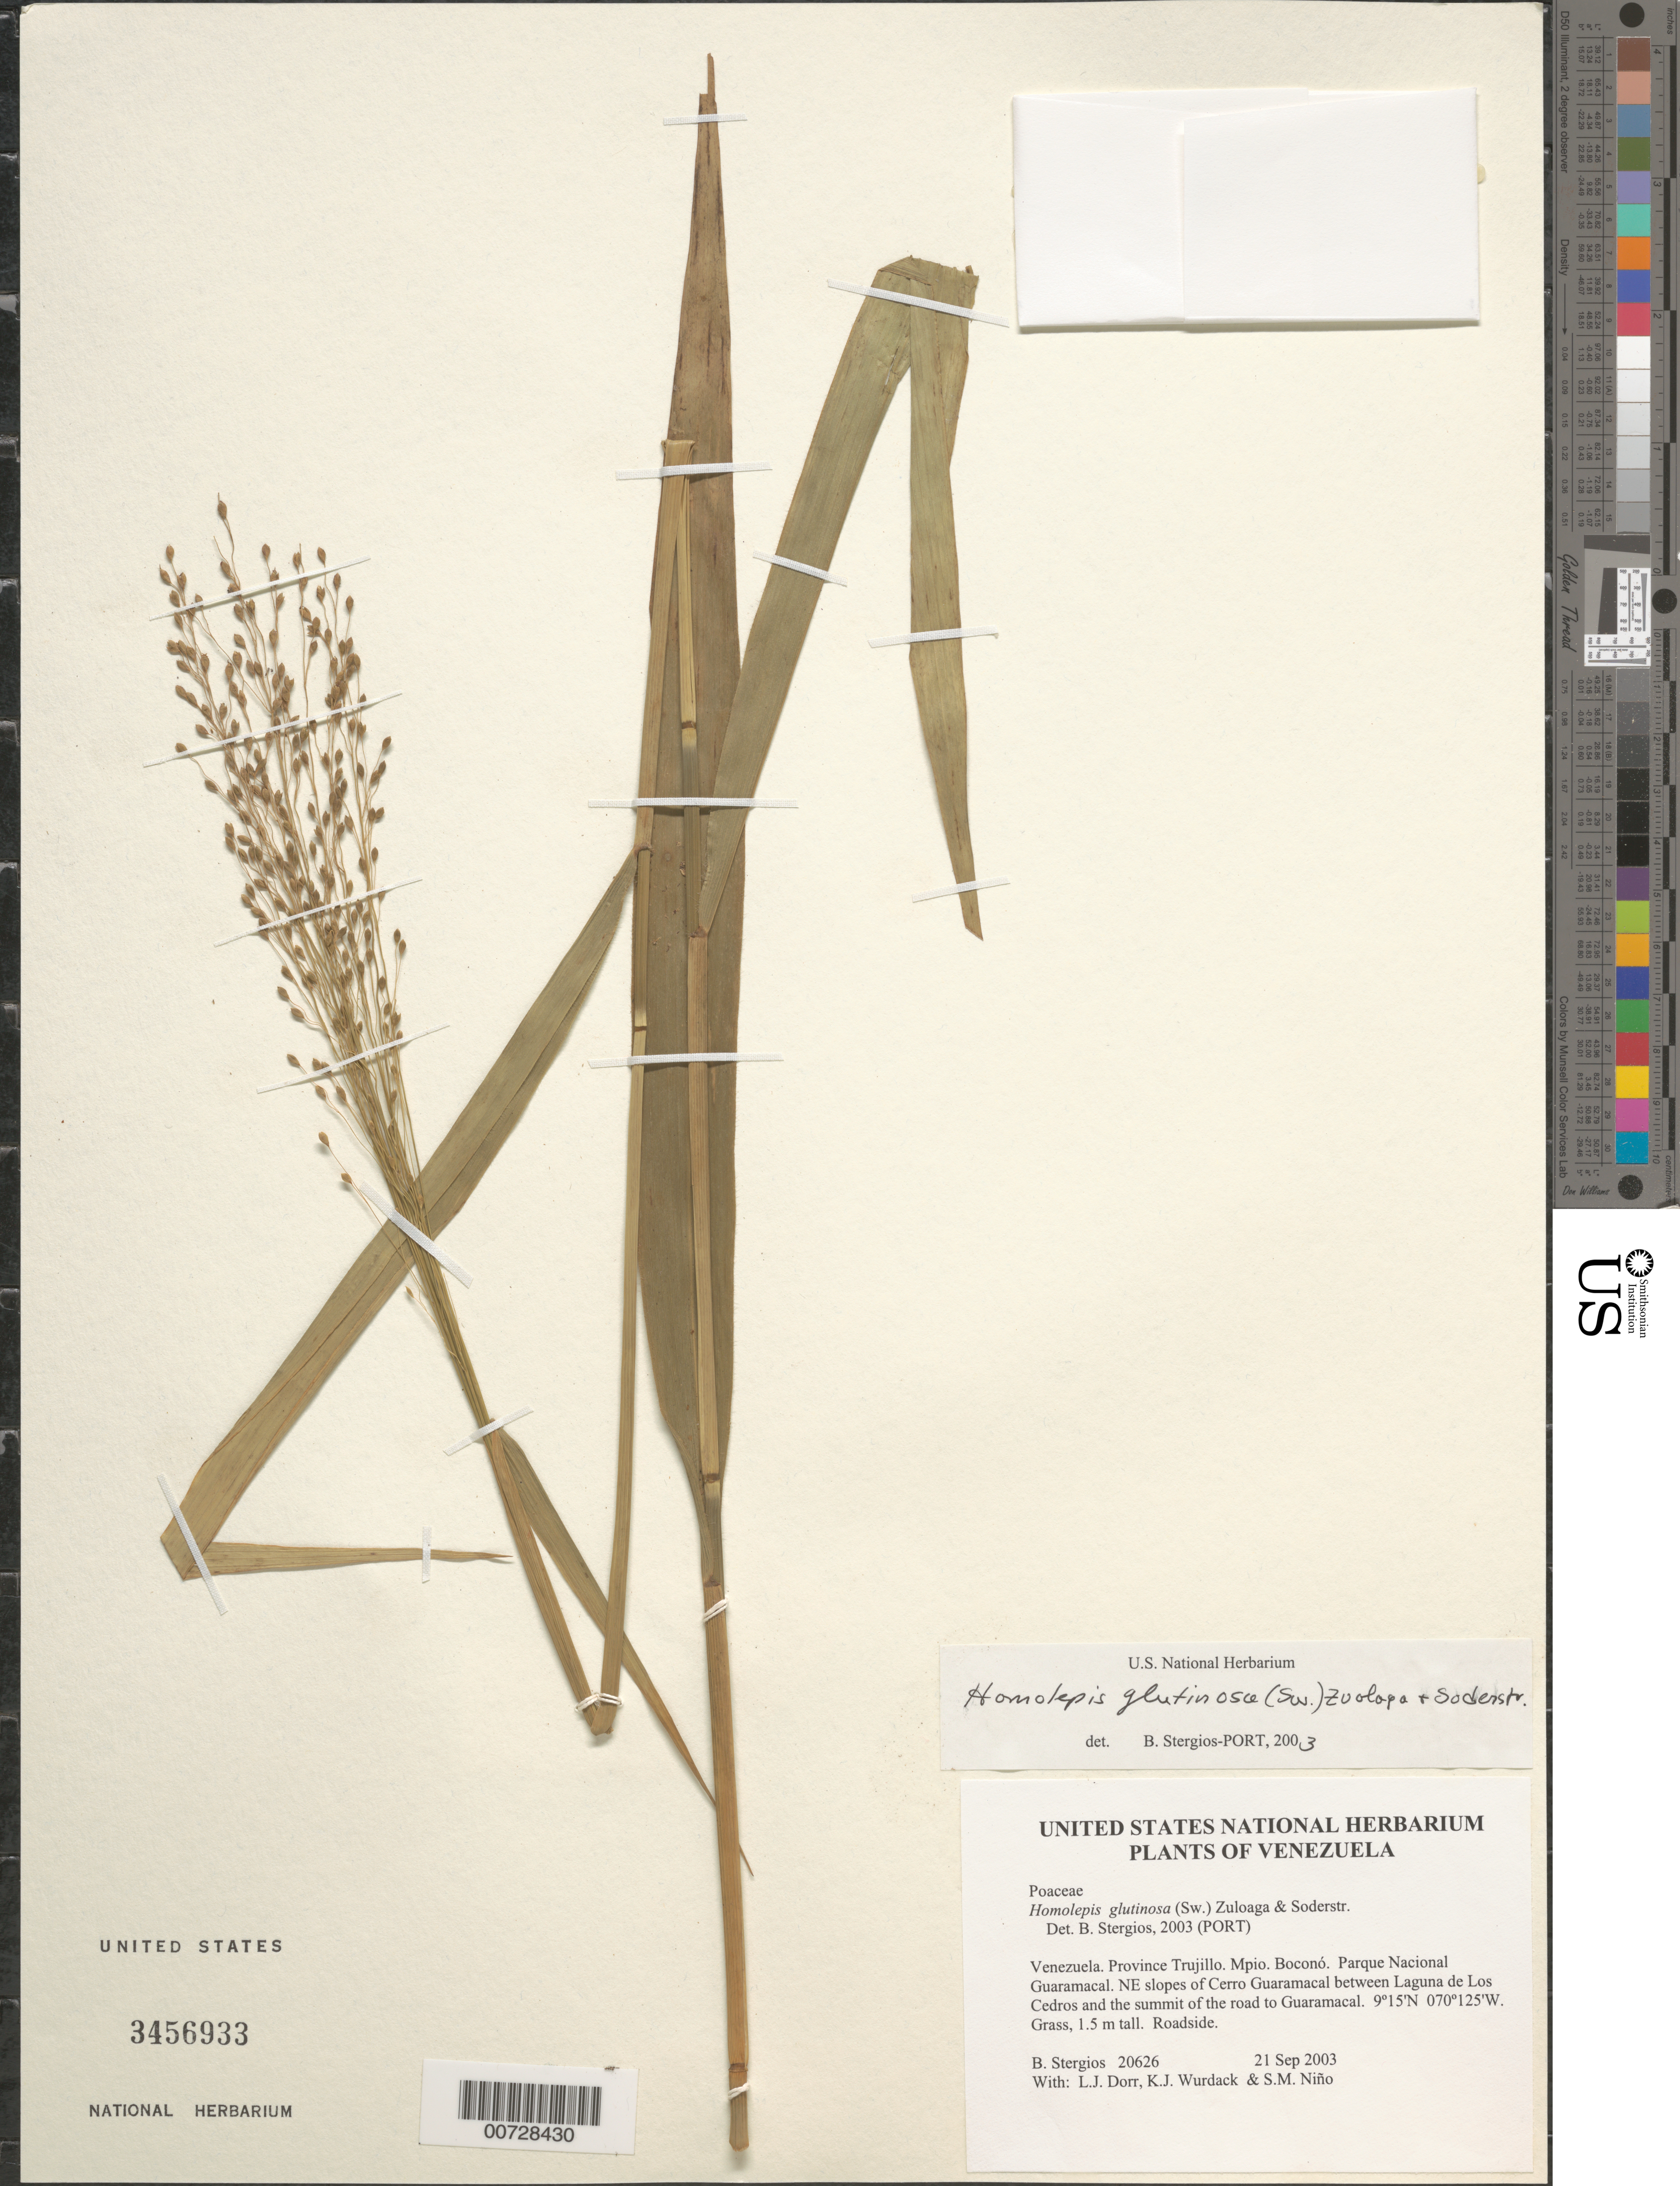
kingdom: Plantae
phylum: Tracheophyta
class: Liliopsida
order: Poales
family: Poaceae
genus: Homolepis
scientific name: Homolepis glutinosa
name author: (Sw.) Zuloaga & Soderstr.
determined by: Stergios, B. G.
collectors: B. G. Stergios, L. J. Dorr, K. Wurdack & S. M. Niño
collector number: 20626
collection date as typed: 21 Sep 2003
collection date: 2003-09-21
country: Venezuela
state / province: Trujillo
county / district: Boconó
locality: Parque Nacional Guaramacal. NE slopes of Cerro Guaramacal between Laguna de Los Cedros and the summit of the road to Guaramacal.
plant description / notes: K, MO, PORT, US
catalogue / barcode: US 3456933